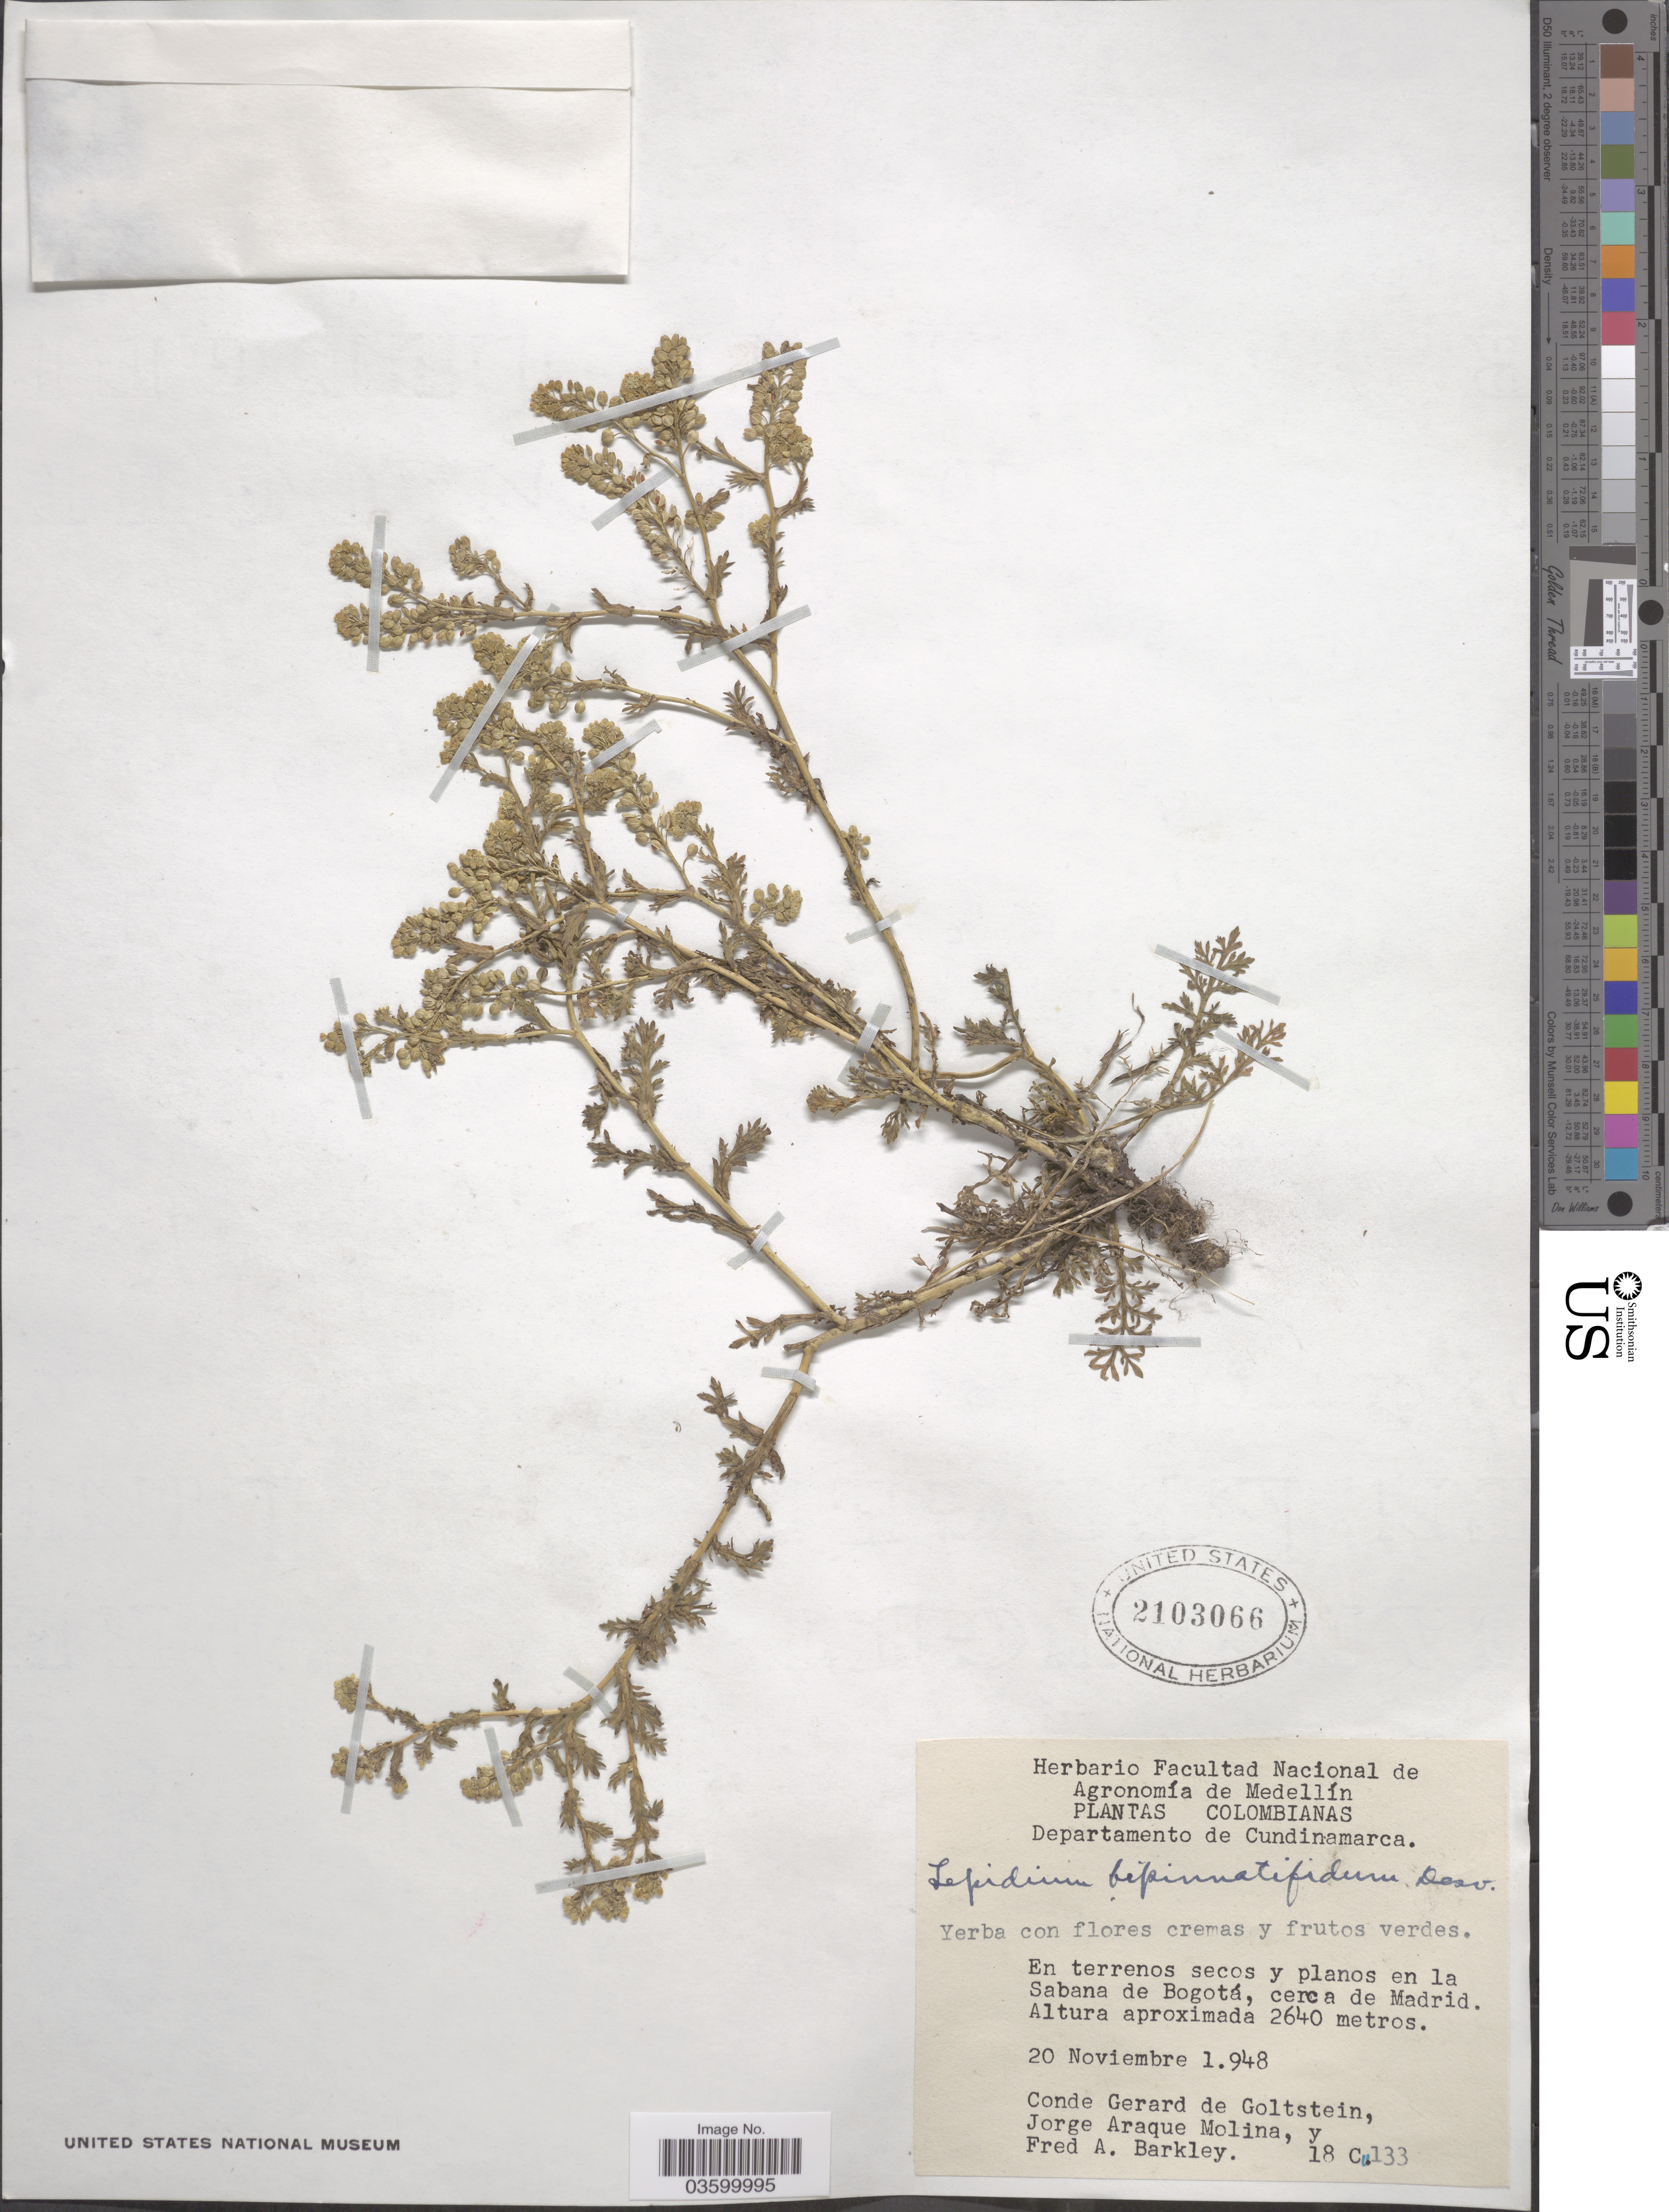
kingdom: Plantae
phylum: Tracheophyta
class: Magnoliopsida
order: Brassicales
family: Brassicaceae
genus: Lepidium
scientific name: Lepidium bipinnatifidum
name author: Desv.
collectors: C. Goltstein, J. A. Molina & F. A. Barkley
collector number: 18Cu.*133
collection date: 1948-11-20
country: Colombia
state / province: Cundinamarca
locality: Departamento de Cundinamarca. En la Sabana de Bogotá, cerca de Madrid.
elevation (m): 2640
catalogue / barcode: US 2103066